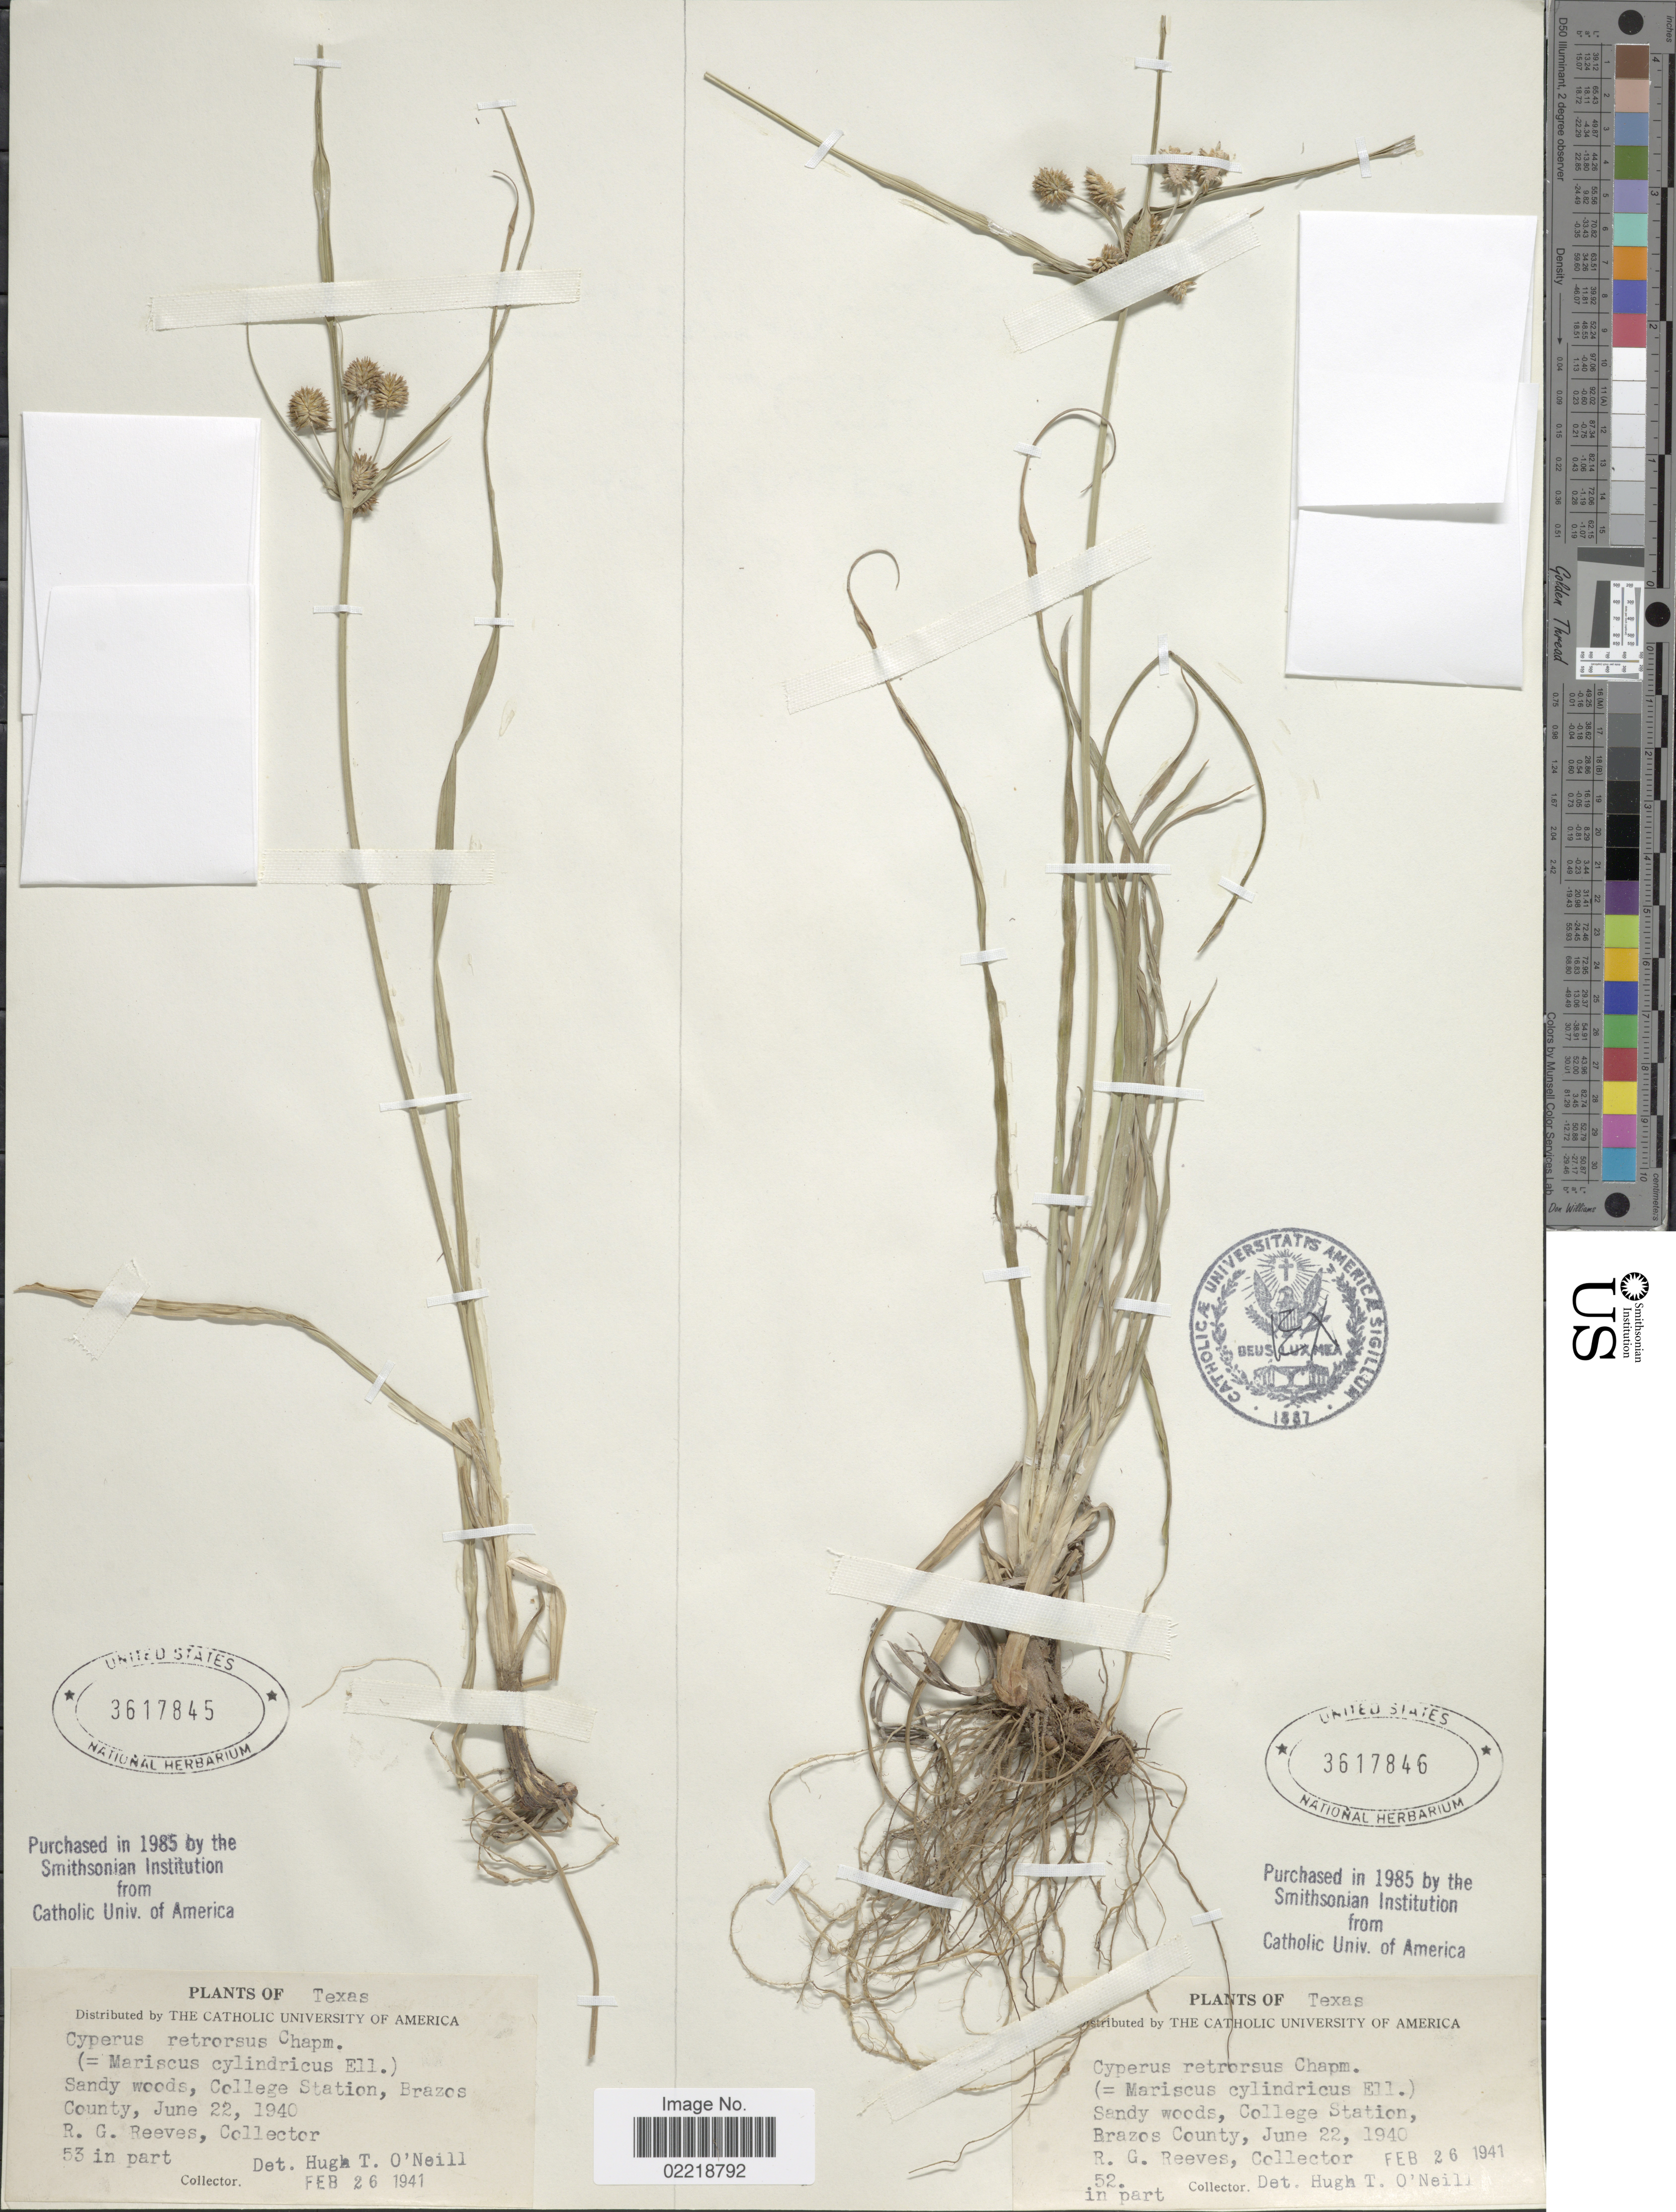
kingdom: Plantae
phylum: Tracheophyta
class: Liliopsida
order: Poales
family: Cyperaceae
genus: Cyperus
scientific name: Cyperus retrorsus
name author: Chapm.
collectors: R. G. Reeves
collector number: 52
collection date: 1940-06-22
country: United States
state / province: Texas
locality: College Station, Brazos County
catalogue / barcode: US 3617846